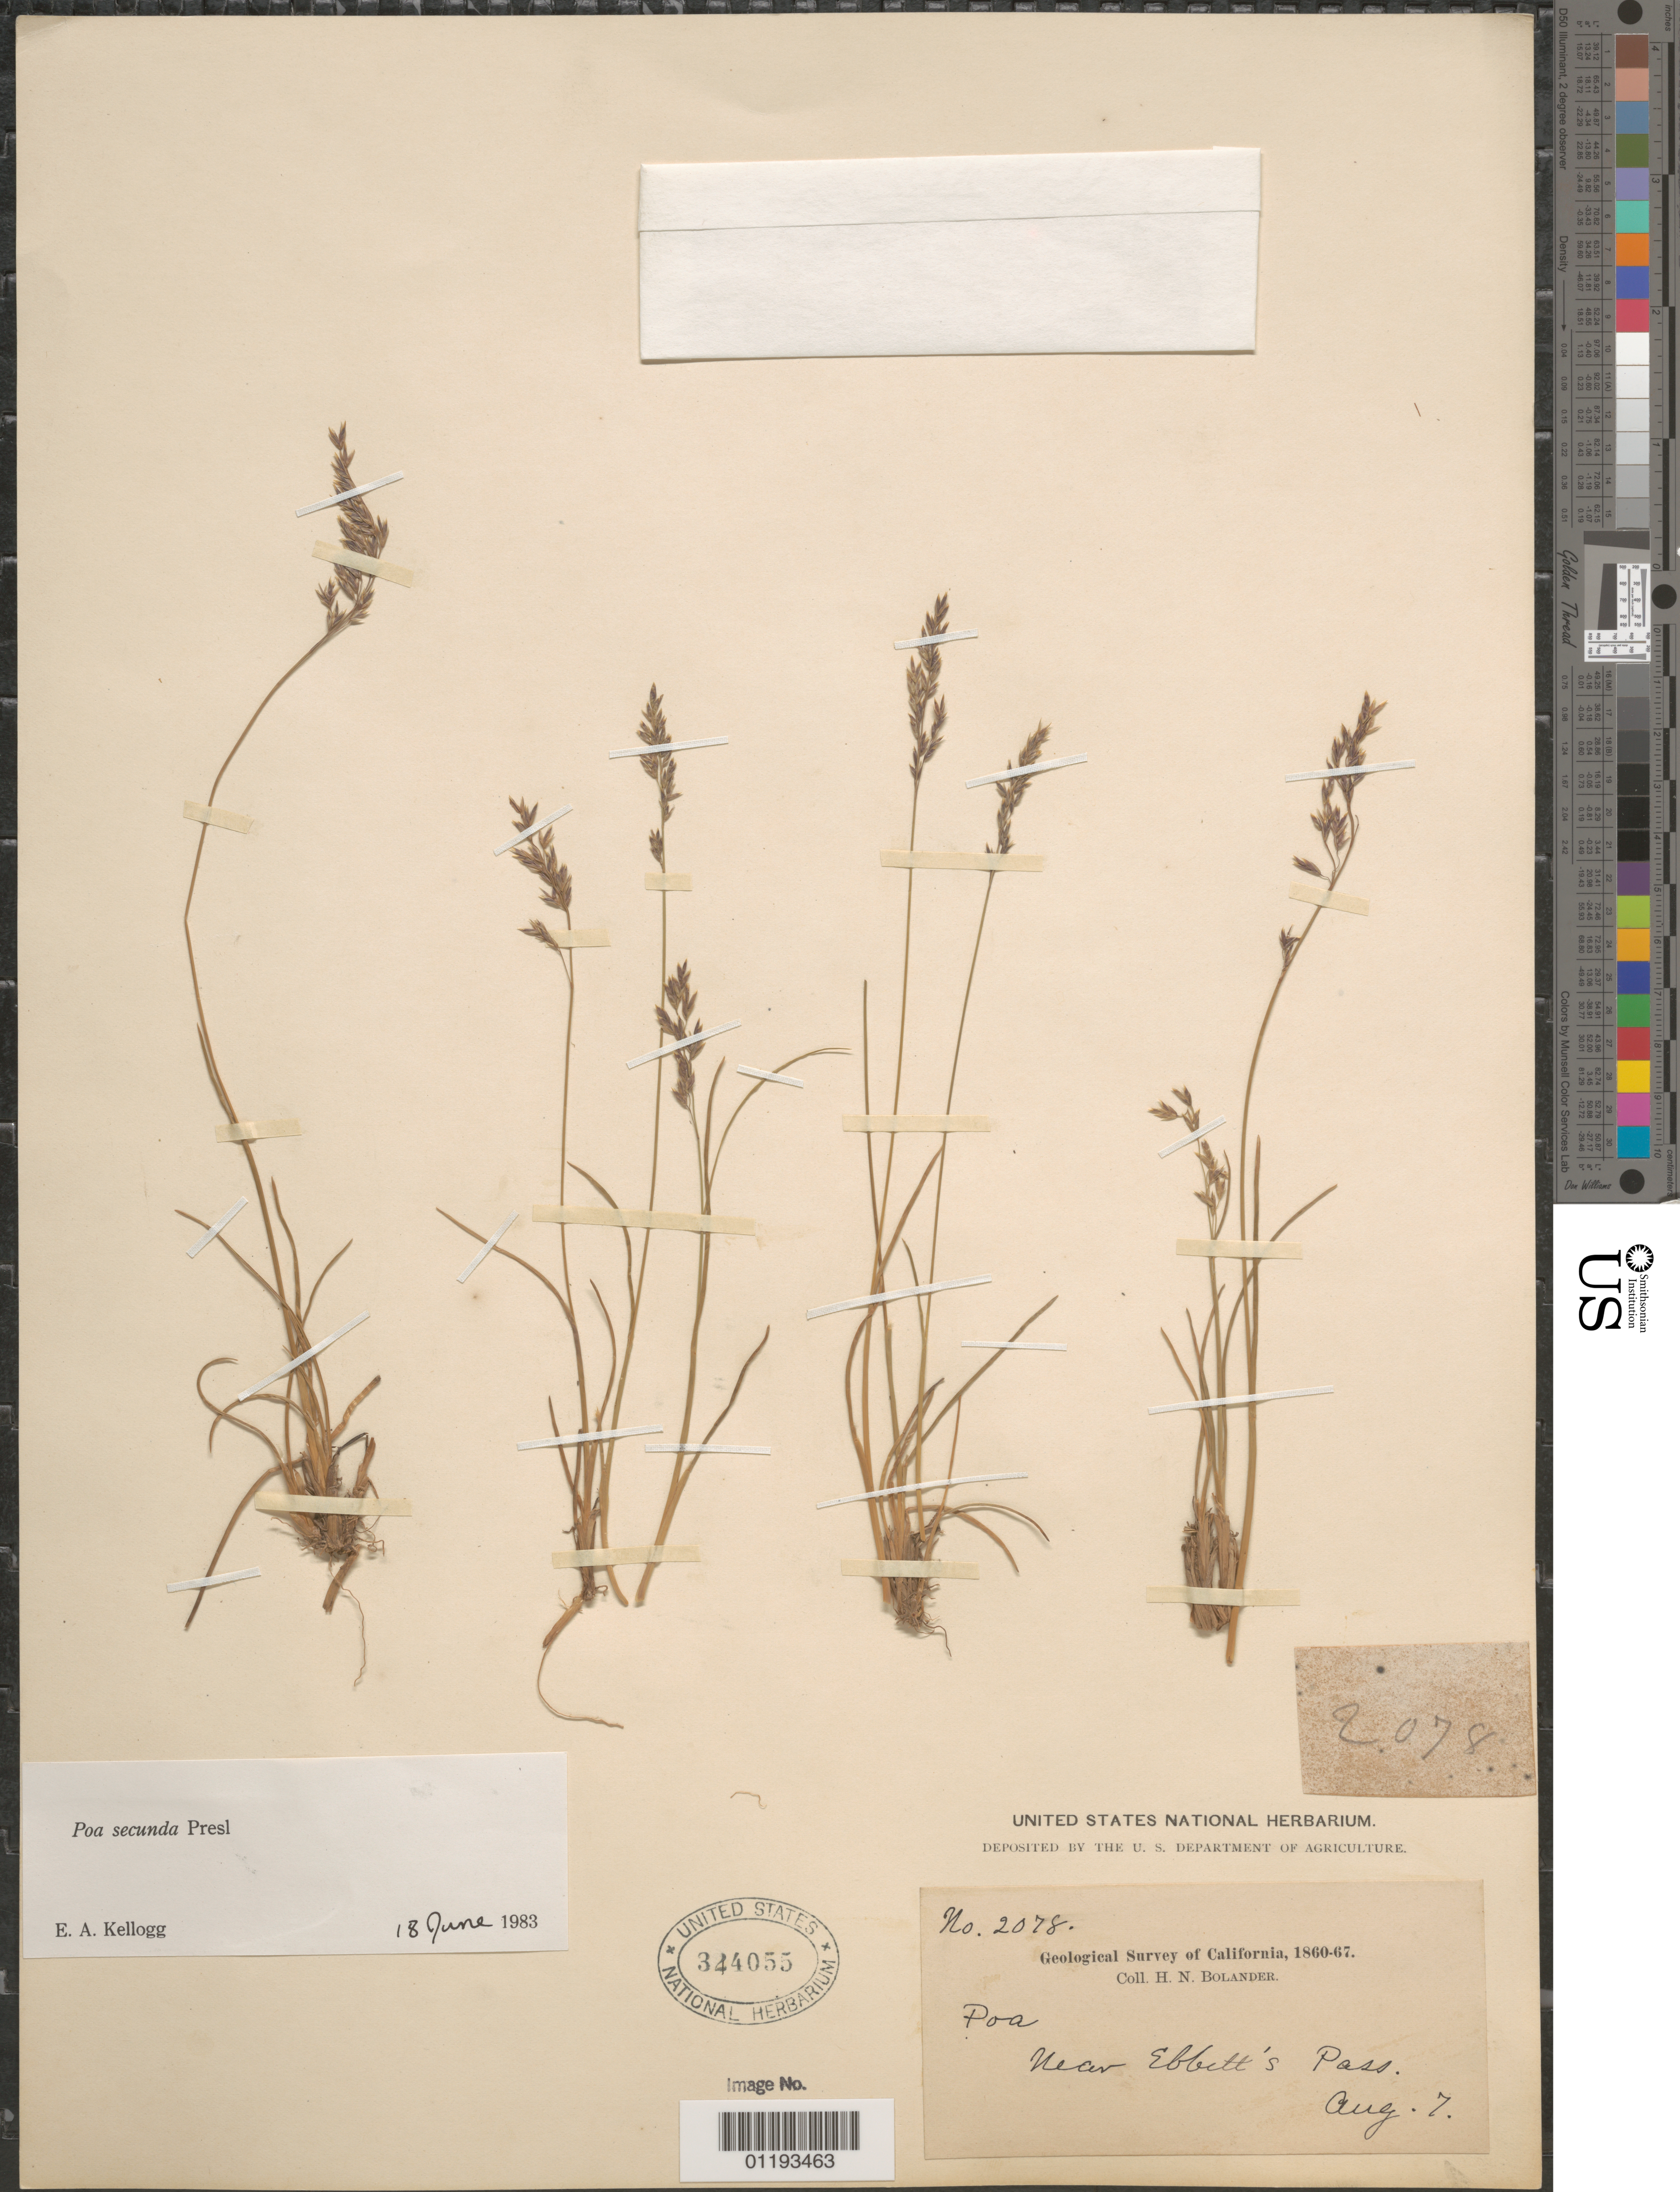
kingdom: Plantae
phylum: Tracheophyta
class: Liliopsida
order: Poales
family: Poaceae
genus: Poa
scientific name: Poa secunda subsp. secunda var. secunda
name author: J. Presl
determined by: Soreng, Robert J., Research Associate (BOT), Smithsonian Institution - National Museum of Natural History (UNITED STATES)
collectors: H. Bolander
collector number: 2078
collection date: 1860-08-07/1867-08-07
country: United States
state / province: California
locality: Near Ebbett's Pass.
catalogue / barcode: US 344055